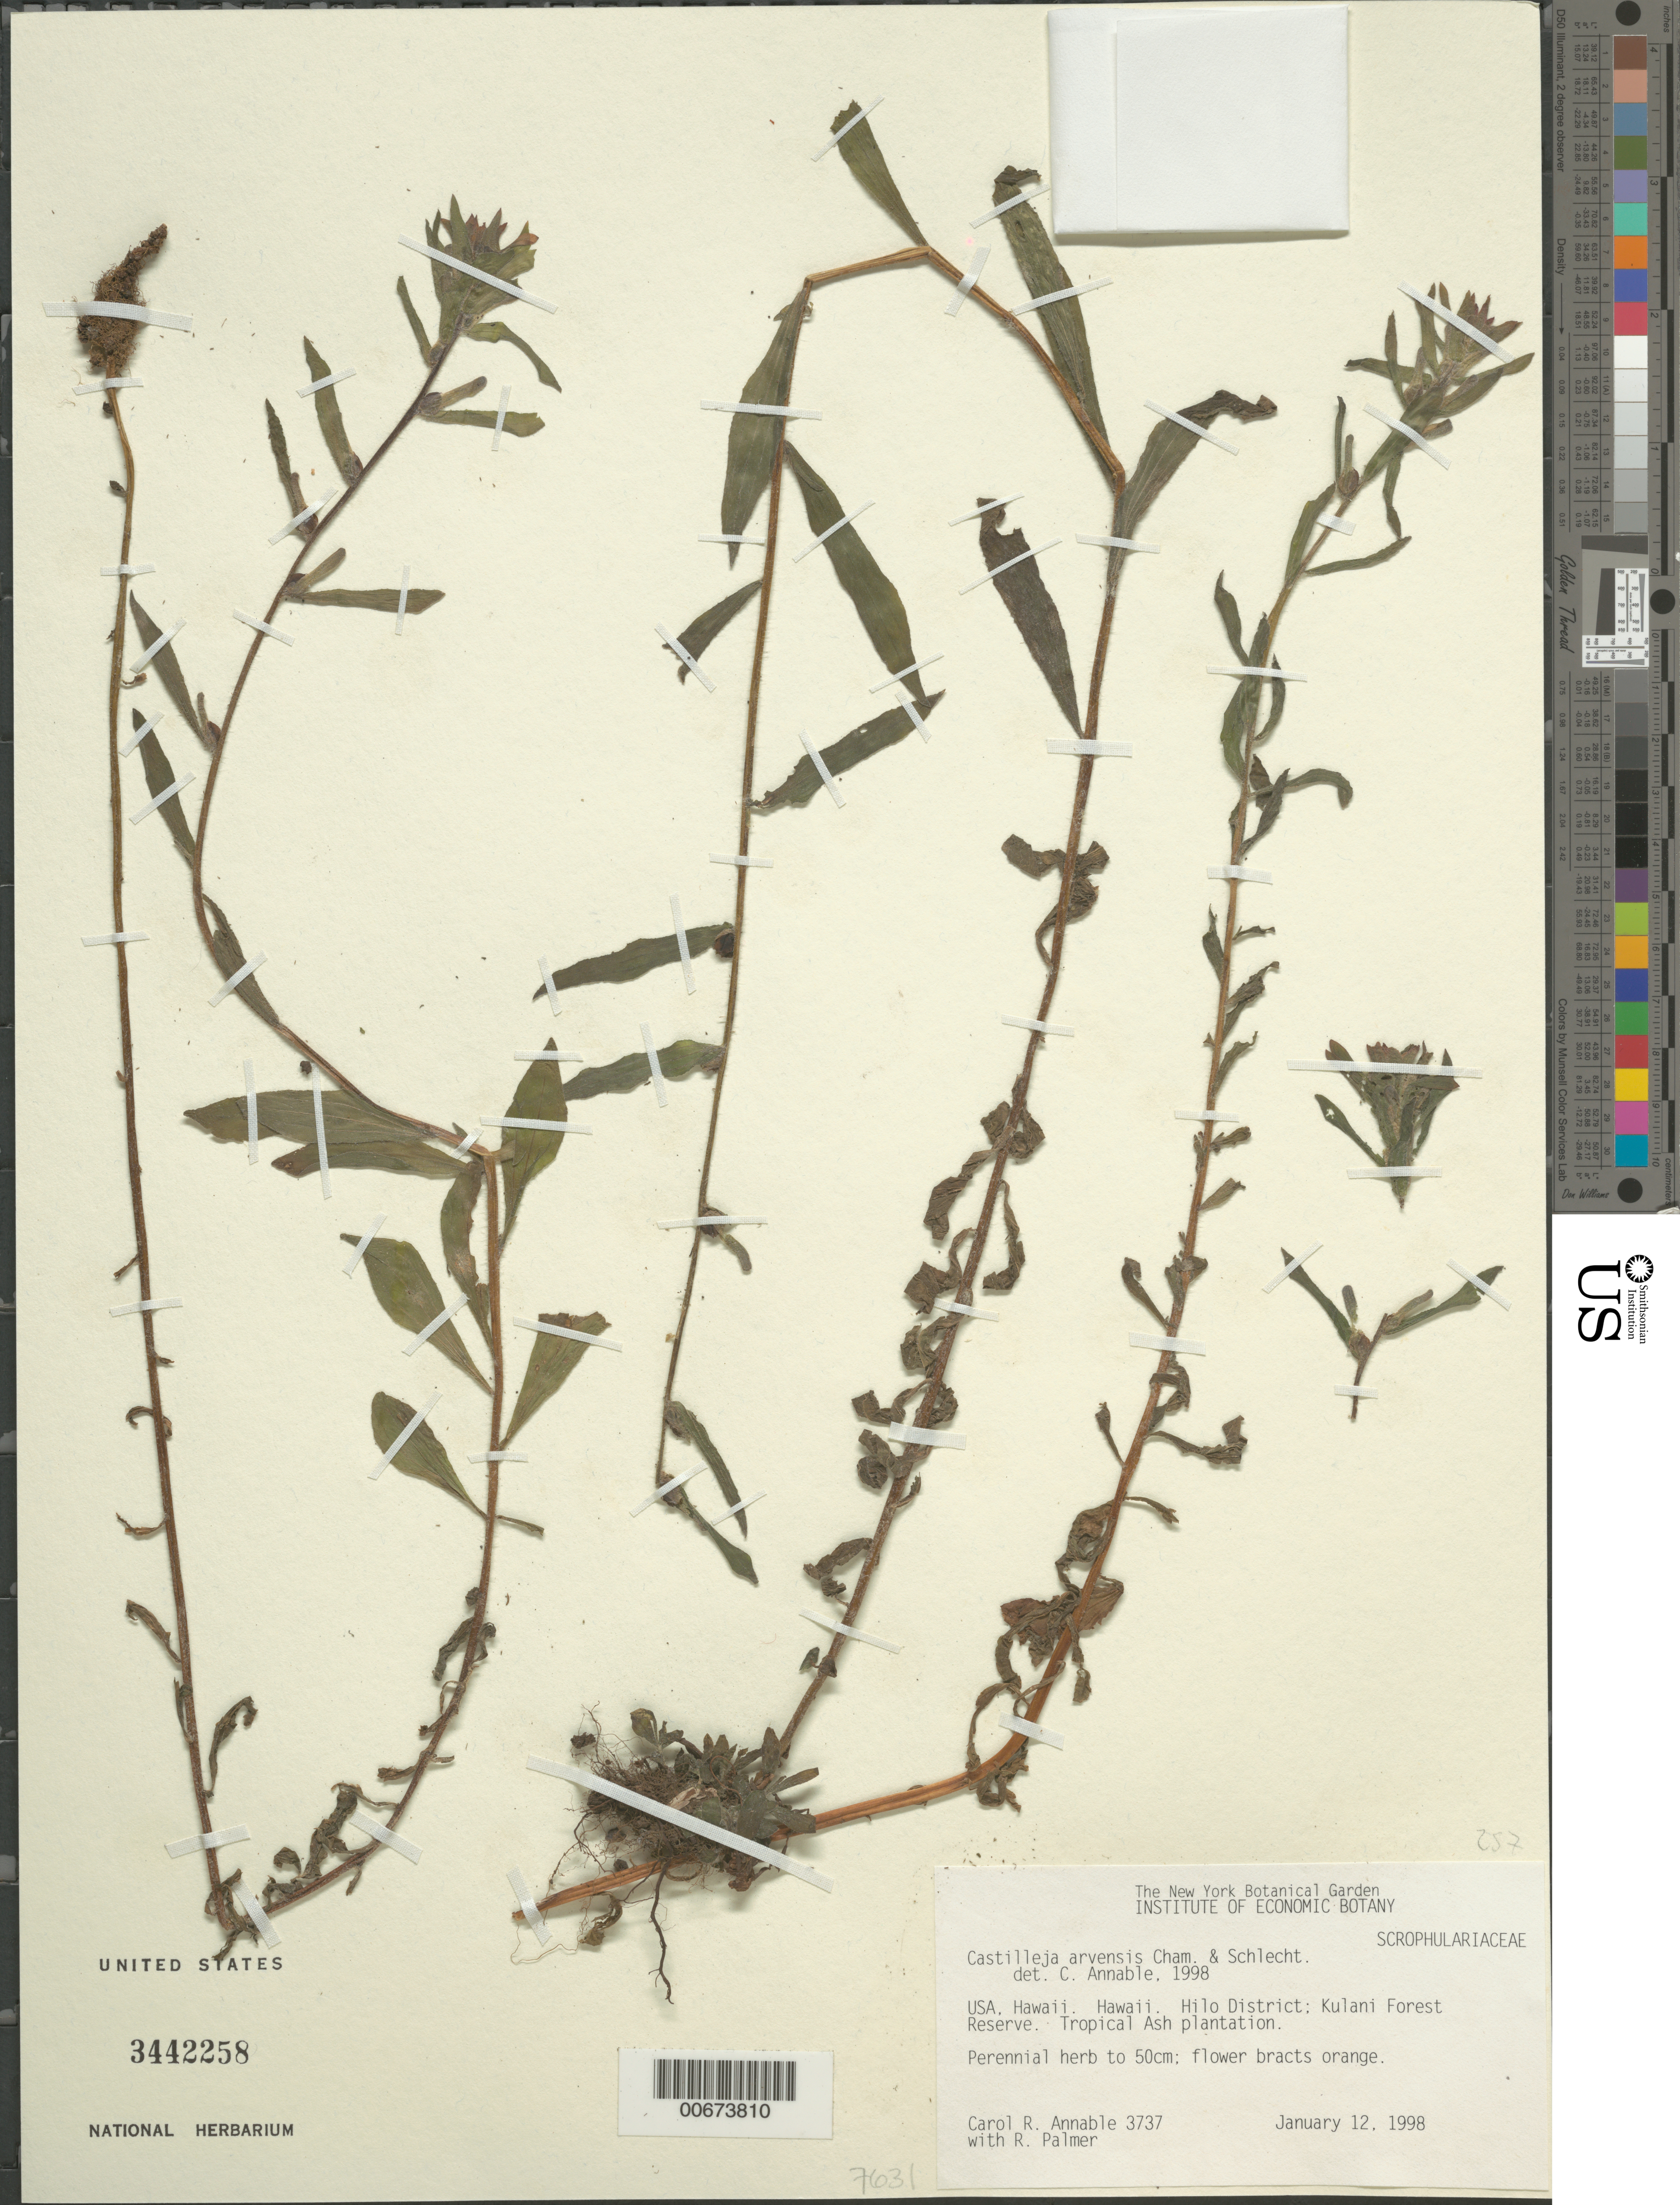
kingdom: Plantae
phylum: Tracheophyta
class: Magnoliopsida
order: Lamiales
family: Orobanchaceae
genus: Castilleja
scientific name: Castilleja arvensis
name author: Schltdl. & Cham.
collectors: C. R. Annable & R. Palmer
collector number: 3737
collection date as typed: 12 Jan 1998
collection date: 1998-01-12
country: United States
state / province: Hawaii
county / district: Hawaii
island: Hawaii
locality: Hilo District, Kulani Forest Reserve, Tropical Ash plantation.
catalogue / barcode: US 3442258